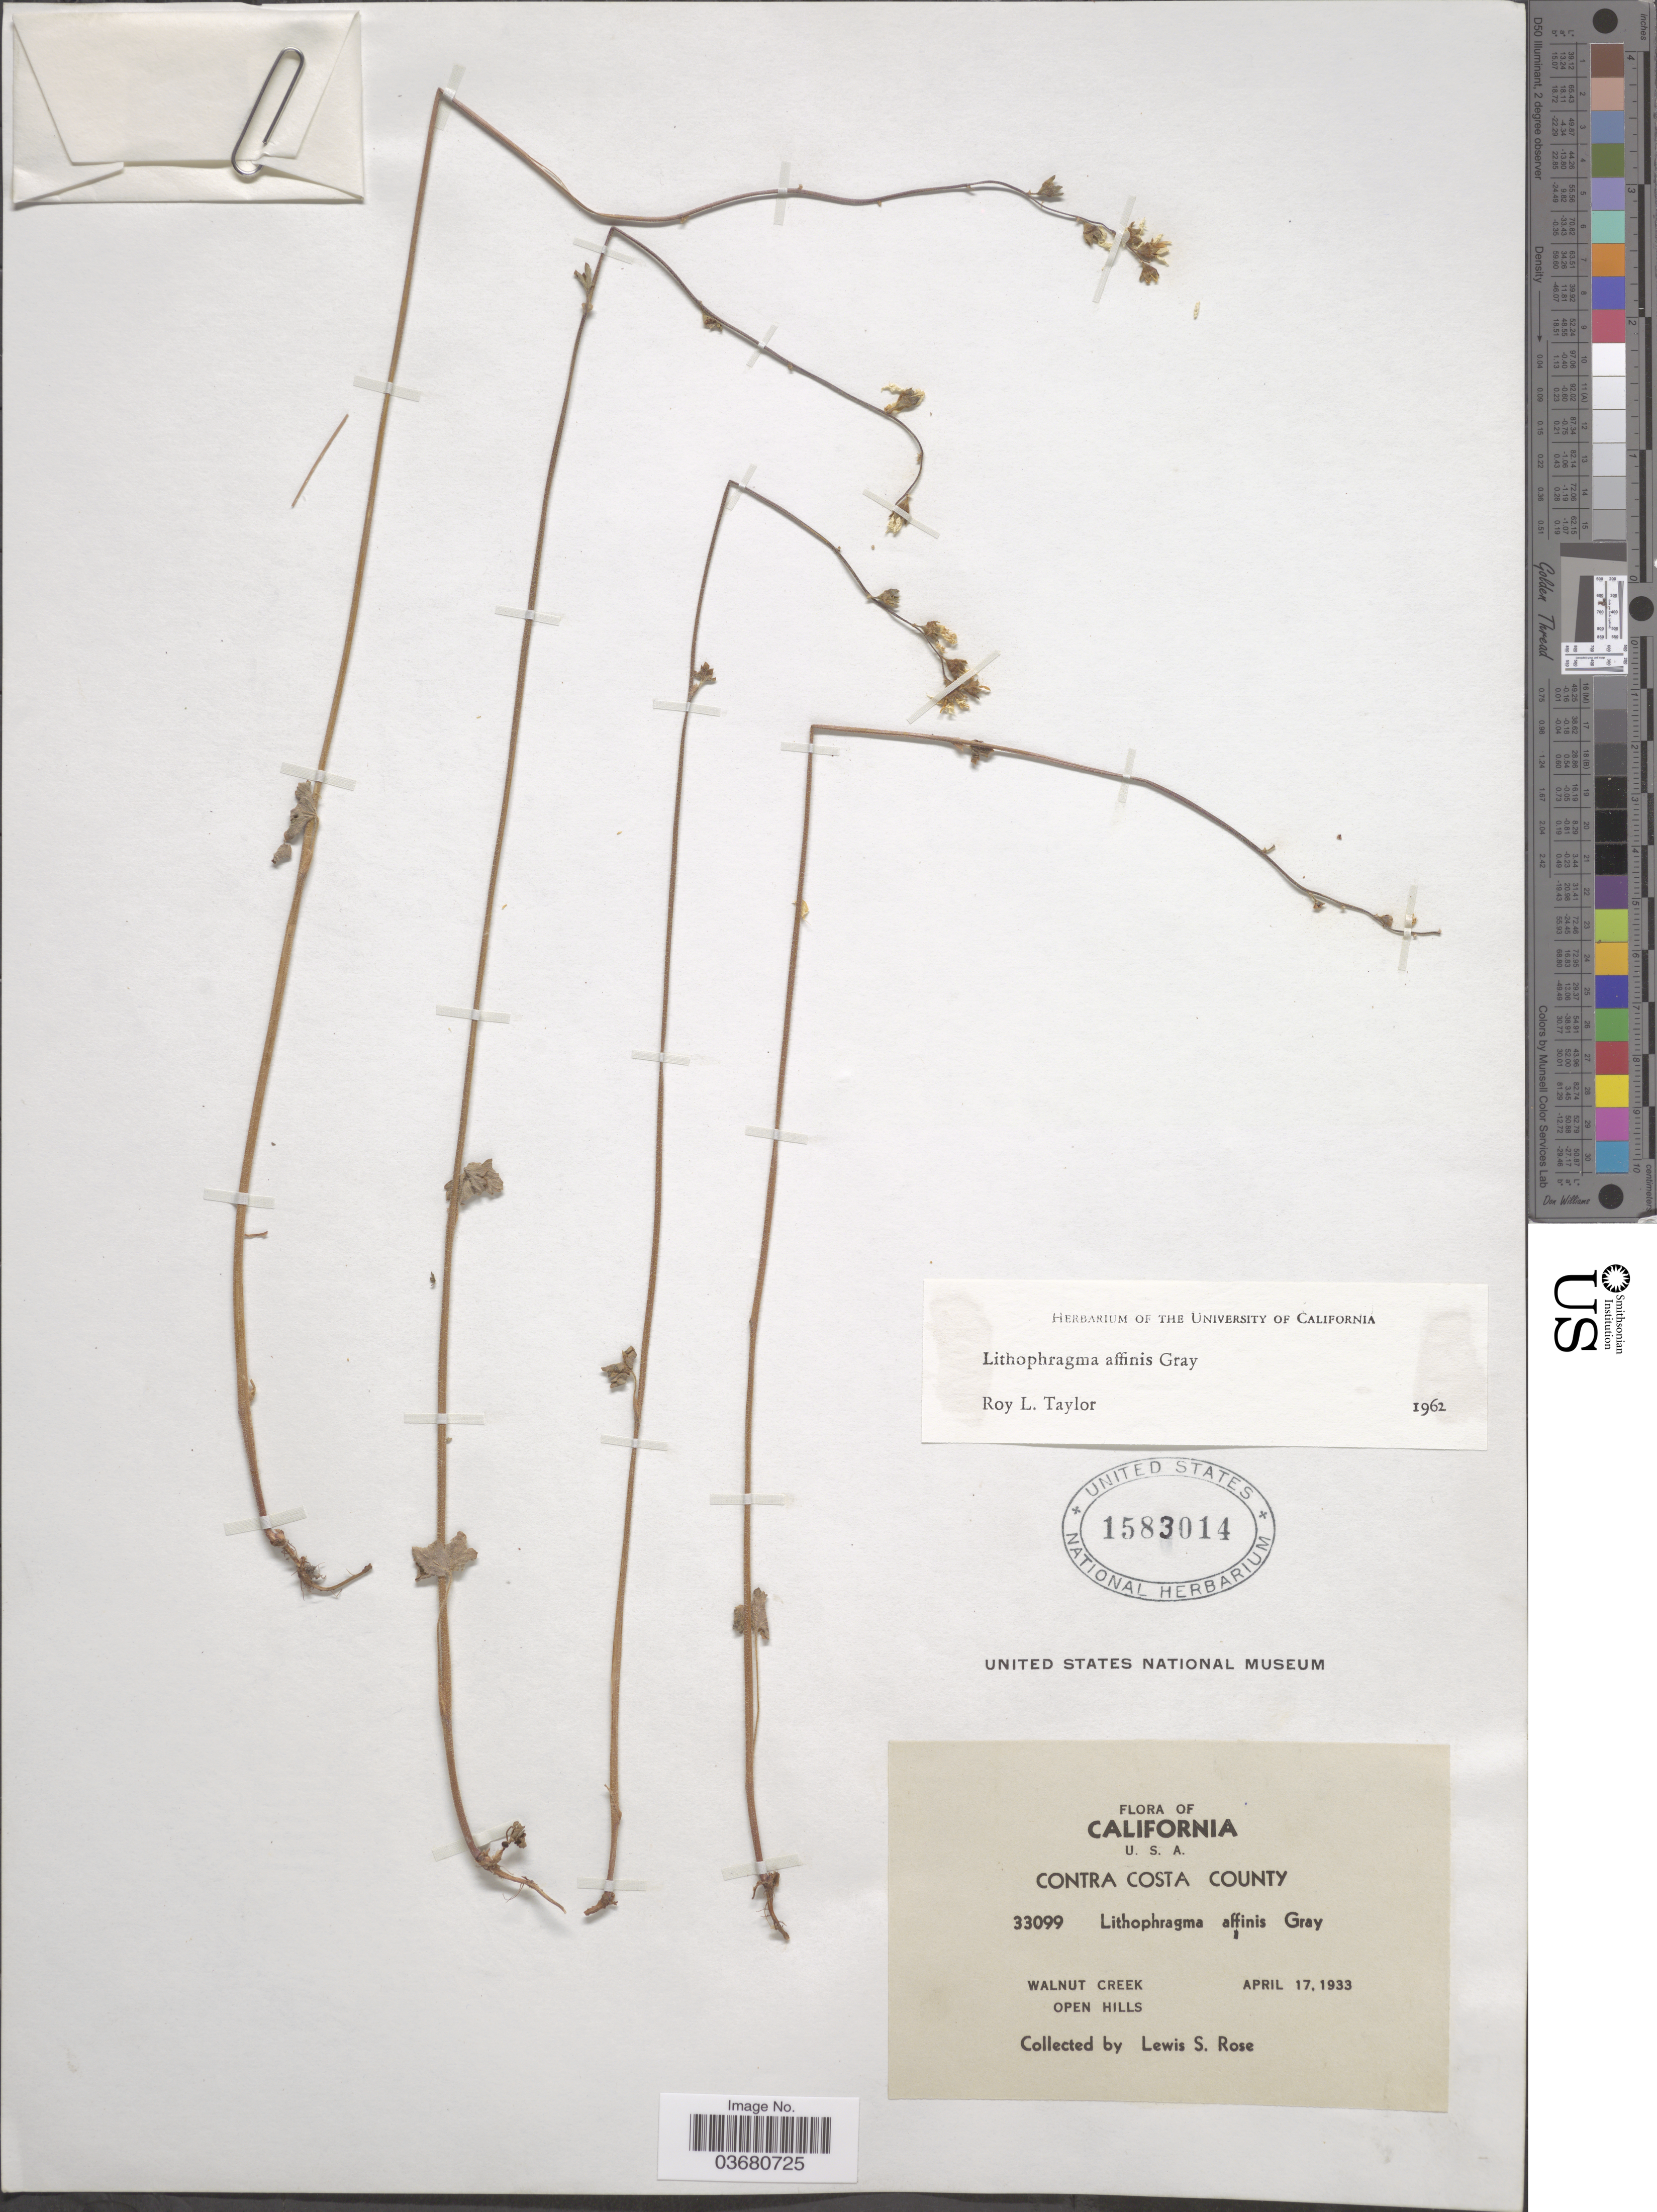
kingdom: Plantae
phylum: Tracheophyta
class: Magnoliopsida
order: Saxifragales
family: Saxifragaceae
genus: Lithophragma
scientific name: Lithophragma affine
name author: A. Gray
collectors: L. S. Rose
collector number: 33099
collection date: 1933-04-17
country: United States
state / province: California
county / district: Contra Costa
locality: Contra Costa County. Walnut Creek.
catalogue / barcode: US 1583014